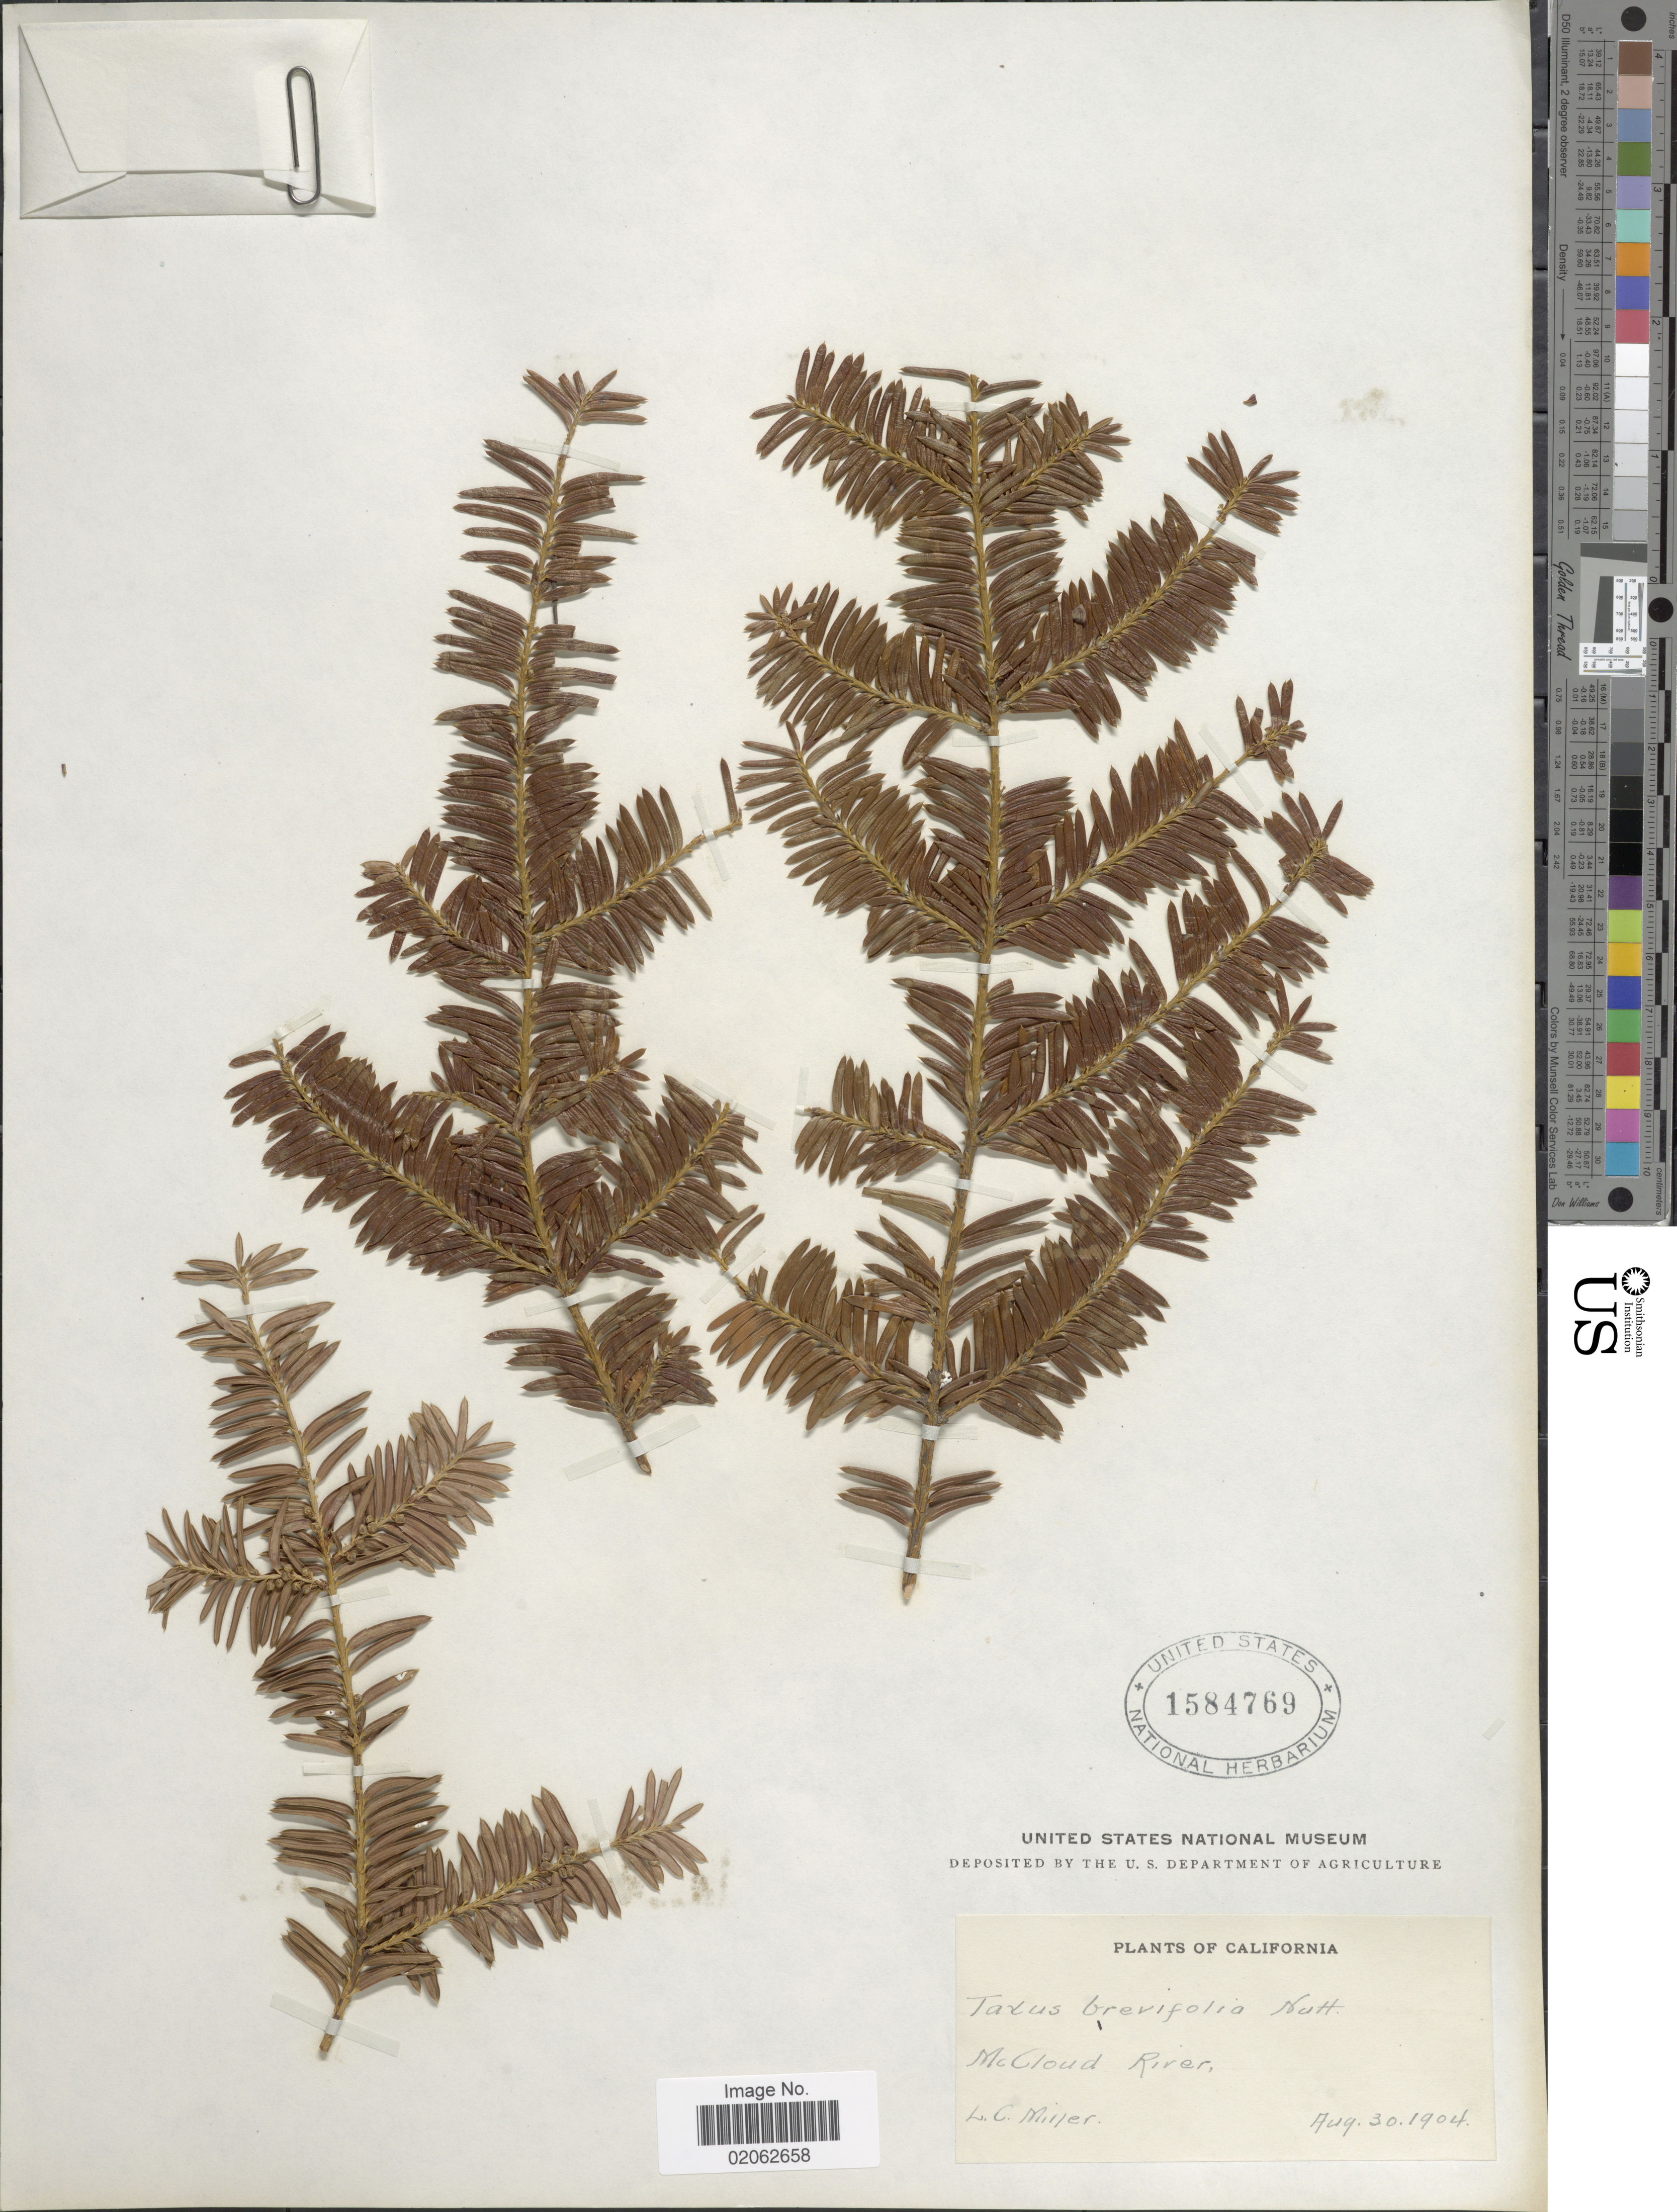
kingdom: Plantae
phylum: Tracheophyta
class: Pinopsida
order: Pinales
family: Taxaceae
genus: Taxus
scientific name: Taxus brevifolia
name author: Nutt.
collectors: L. Miller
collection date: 1904-08-30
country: United States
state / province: California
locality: McCloud River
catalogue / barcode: US 1584769